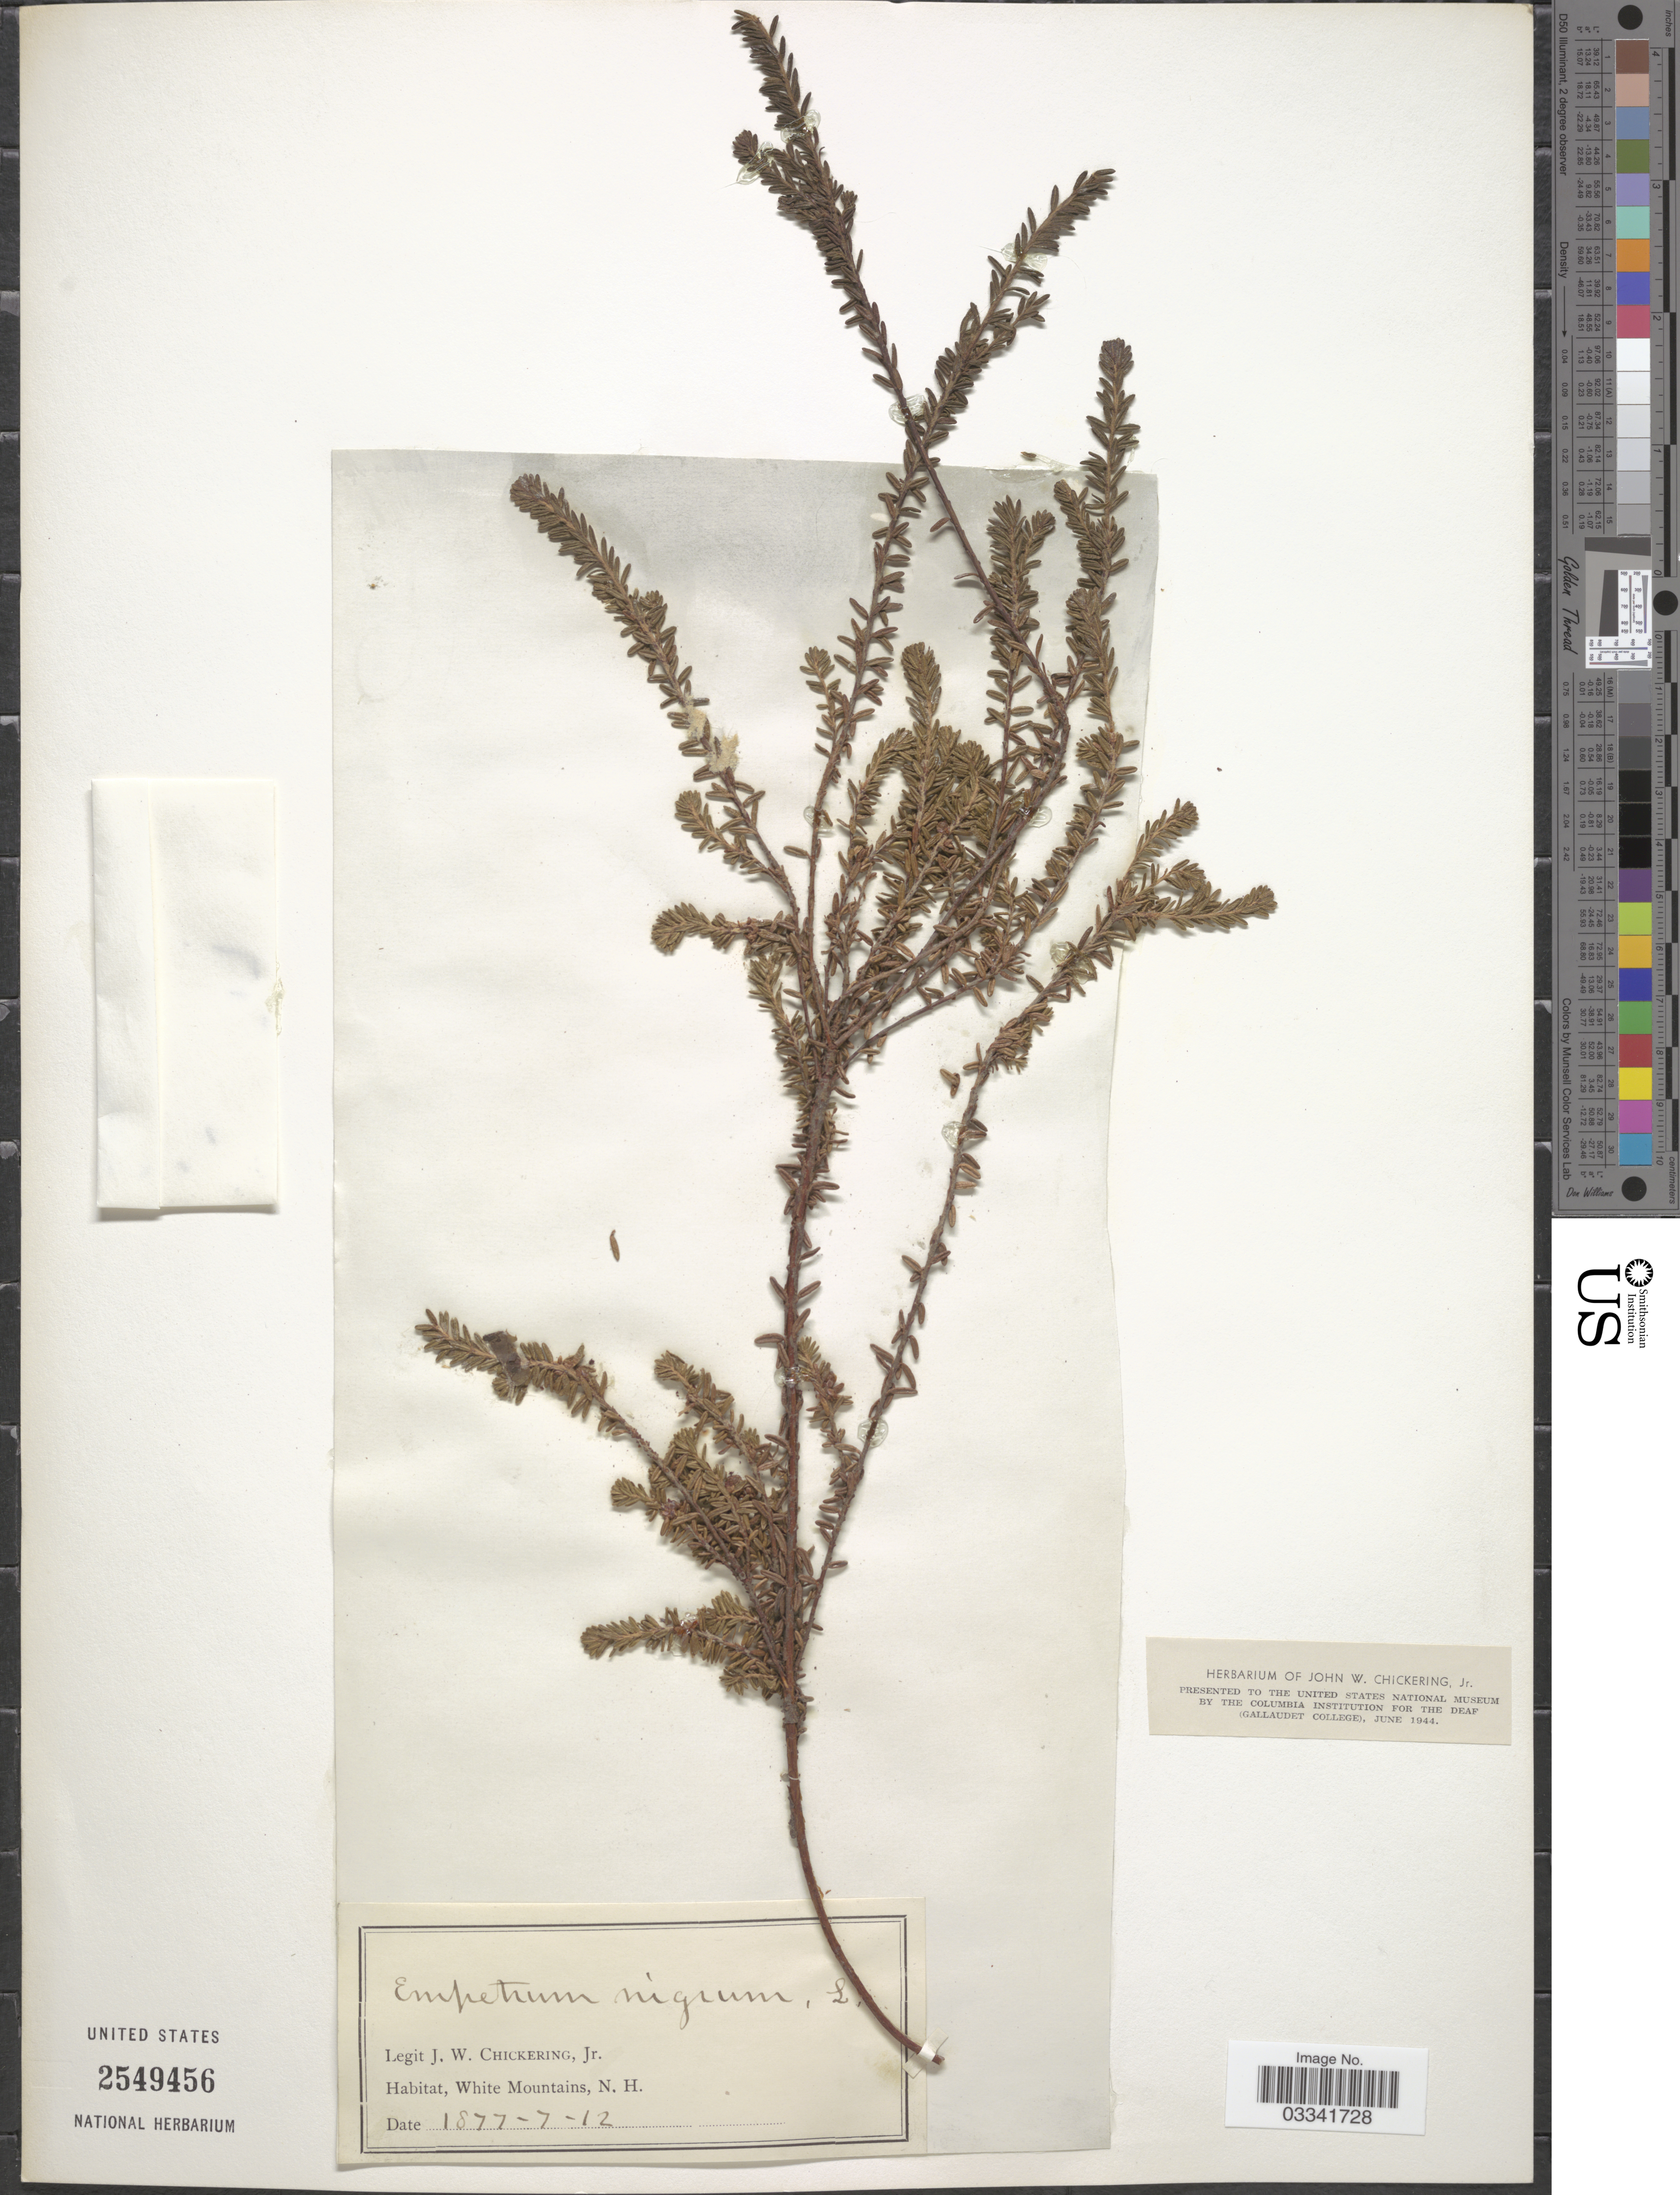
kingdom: Plantae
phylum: Tracheophyta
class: Magnoliopsida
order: Ericales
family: Ericaceae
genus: Empetrum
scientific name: Empetrum nigrum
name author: L.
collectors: J. Chickering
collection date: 1877-12-07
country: United States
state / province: New Hampshire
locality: White Mountains.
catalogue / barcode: US 2549456